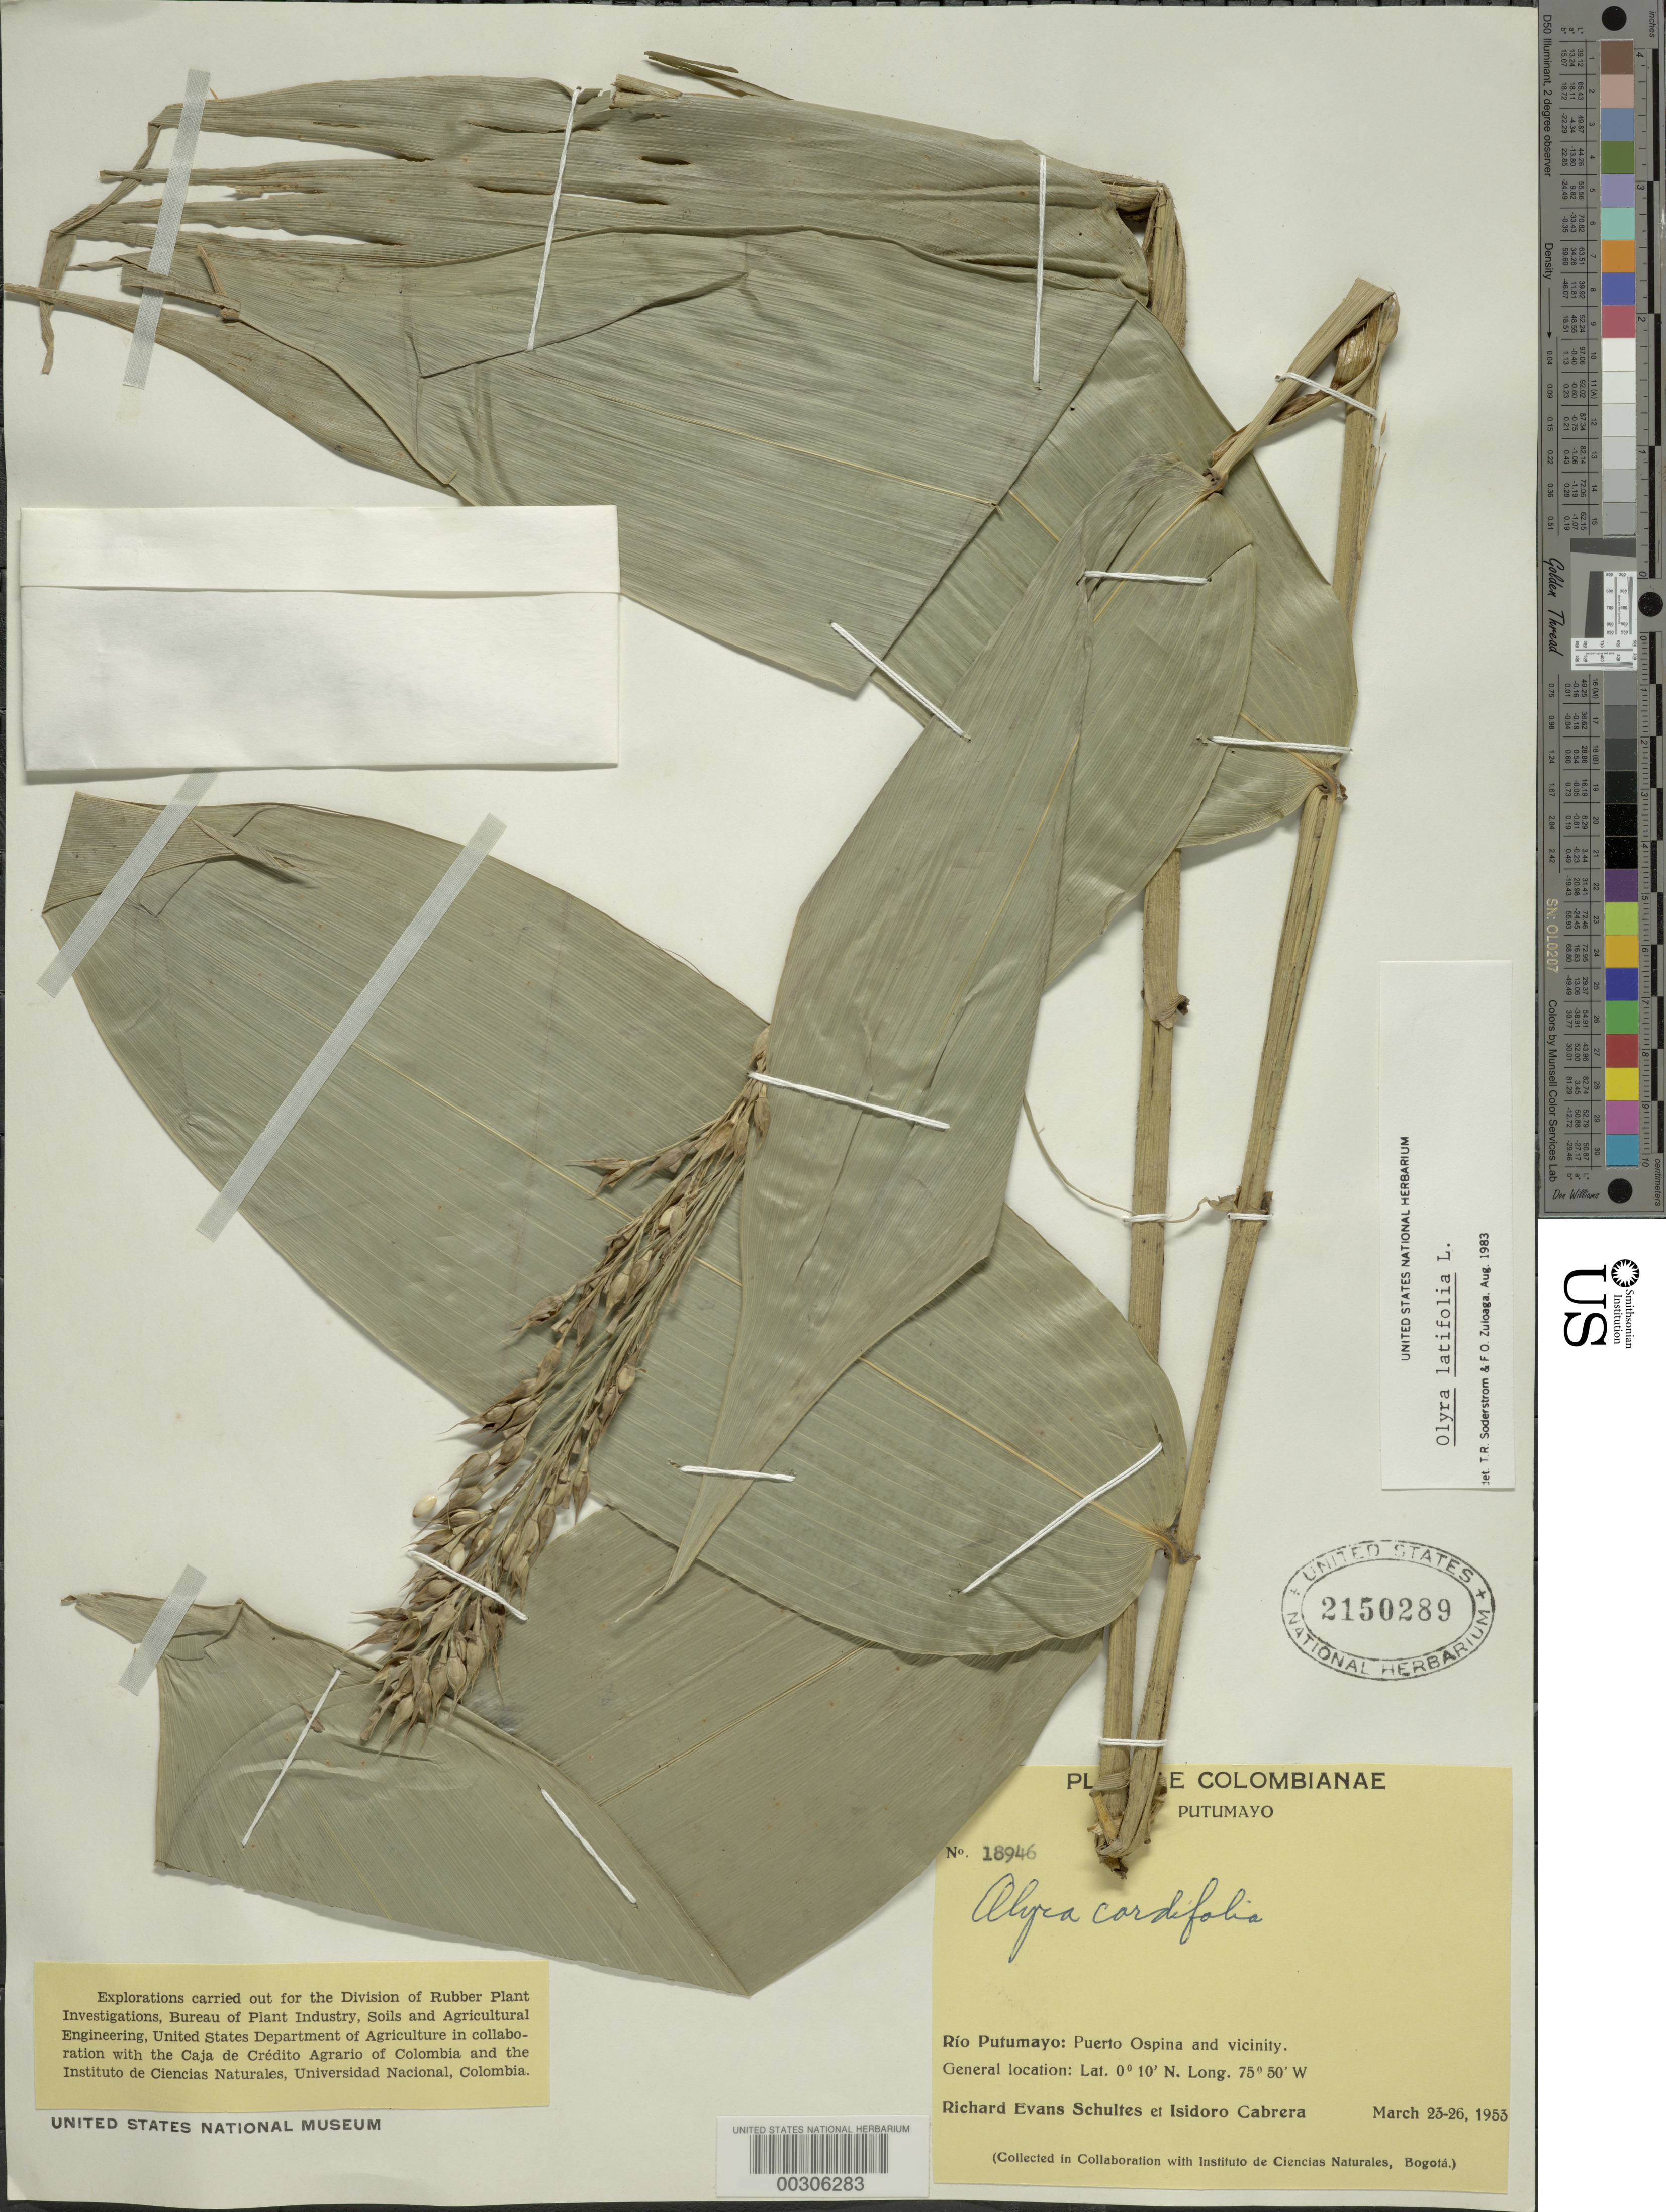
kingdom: Plantae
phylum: Tracheophyta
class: Liliopsida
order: Poales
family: Poaceae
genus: Olyra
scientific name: Olyra latifolia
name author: L.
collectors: R. E. Schultes & I. Cabrera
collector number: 18946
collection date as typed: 23 Mar 1953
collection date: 1953-03-23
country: Colombia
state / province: Putumayo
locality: Puerto Ospina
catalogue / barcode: US 2150289